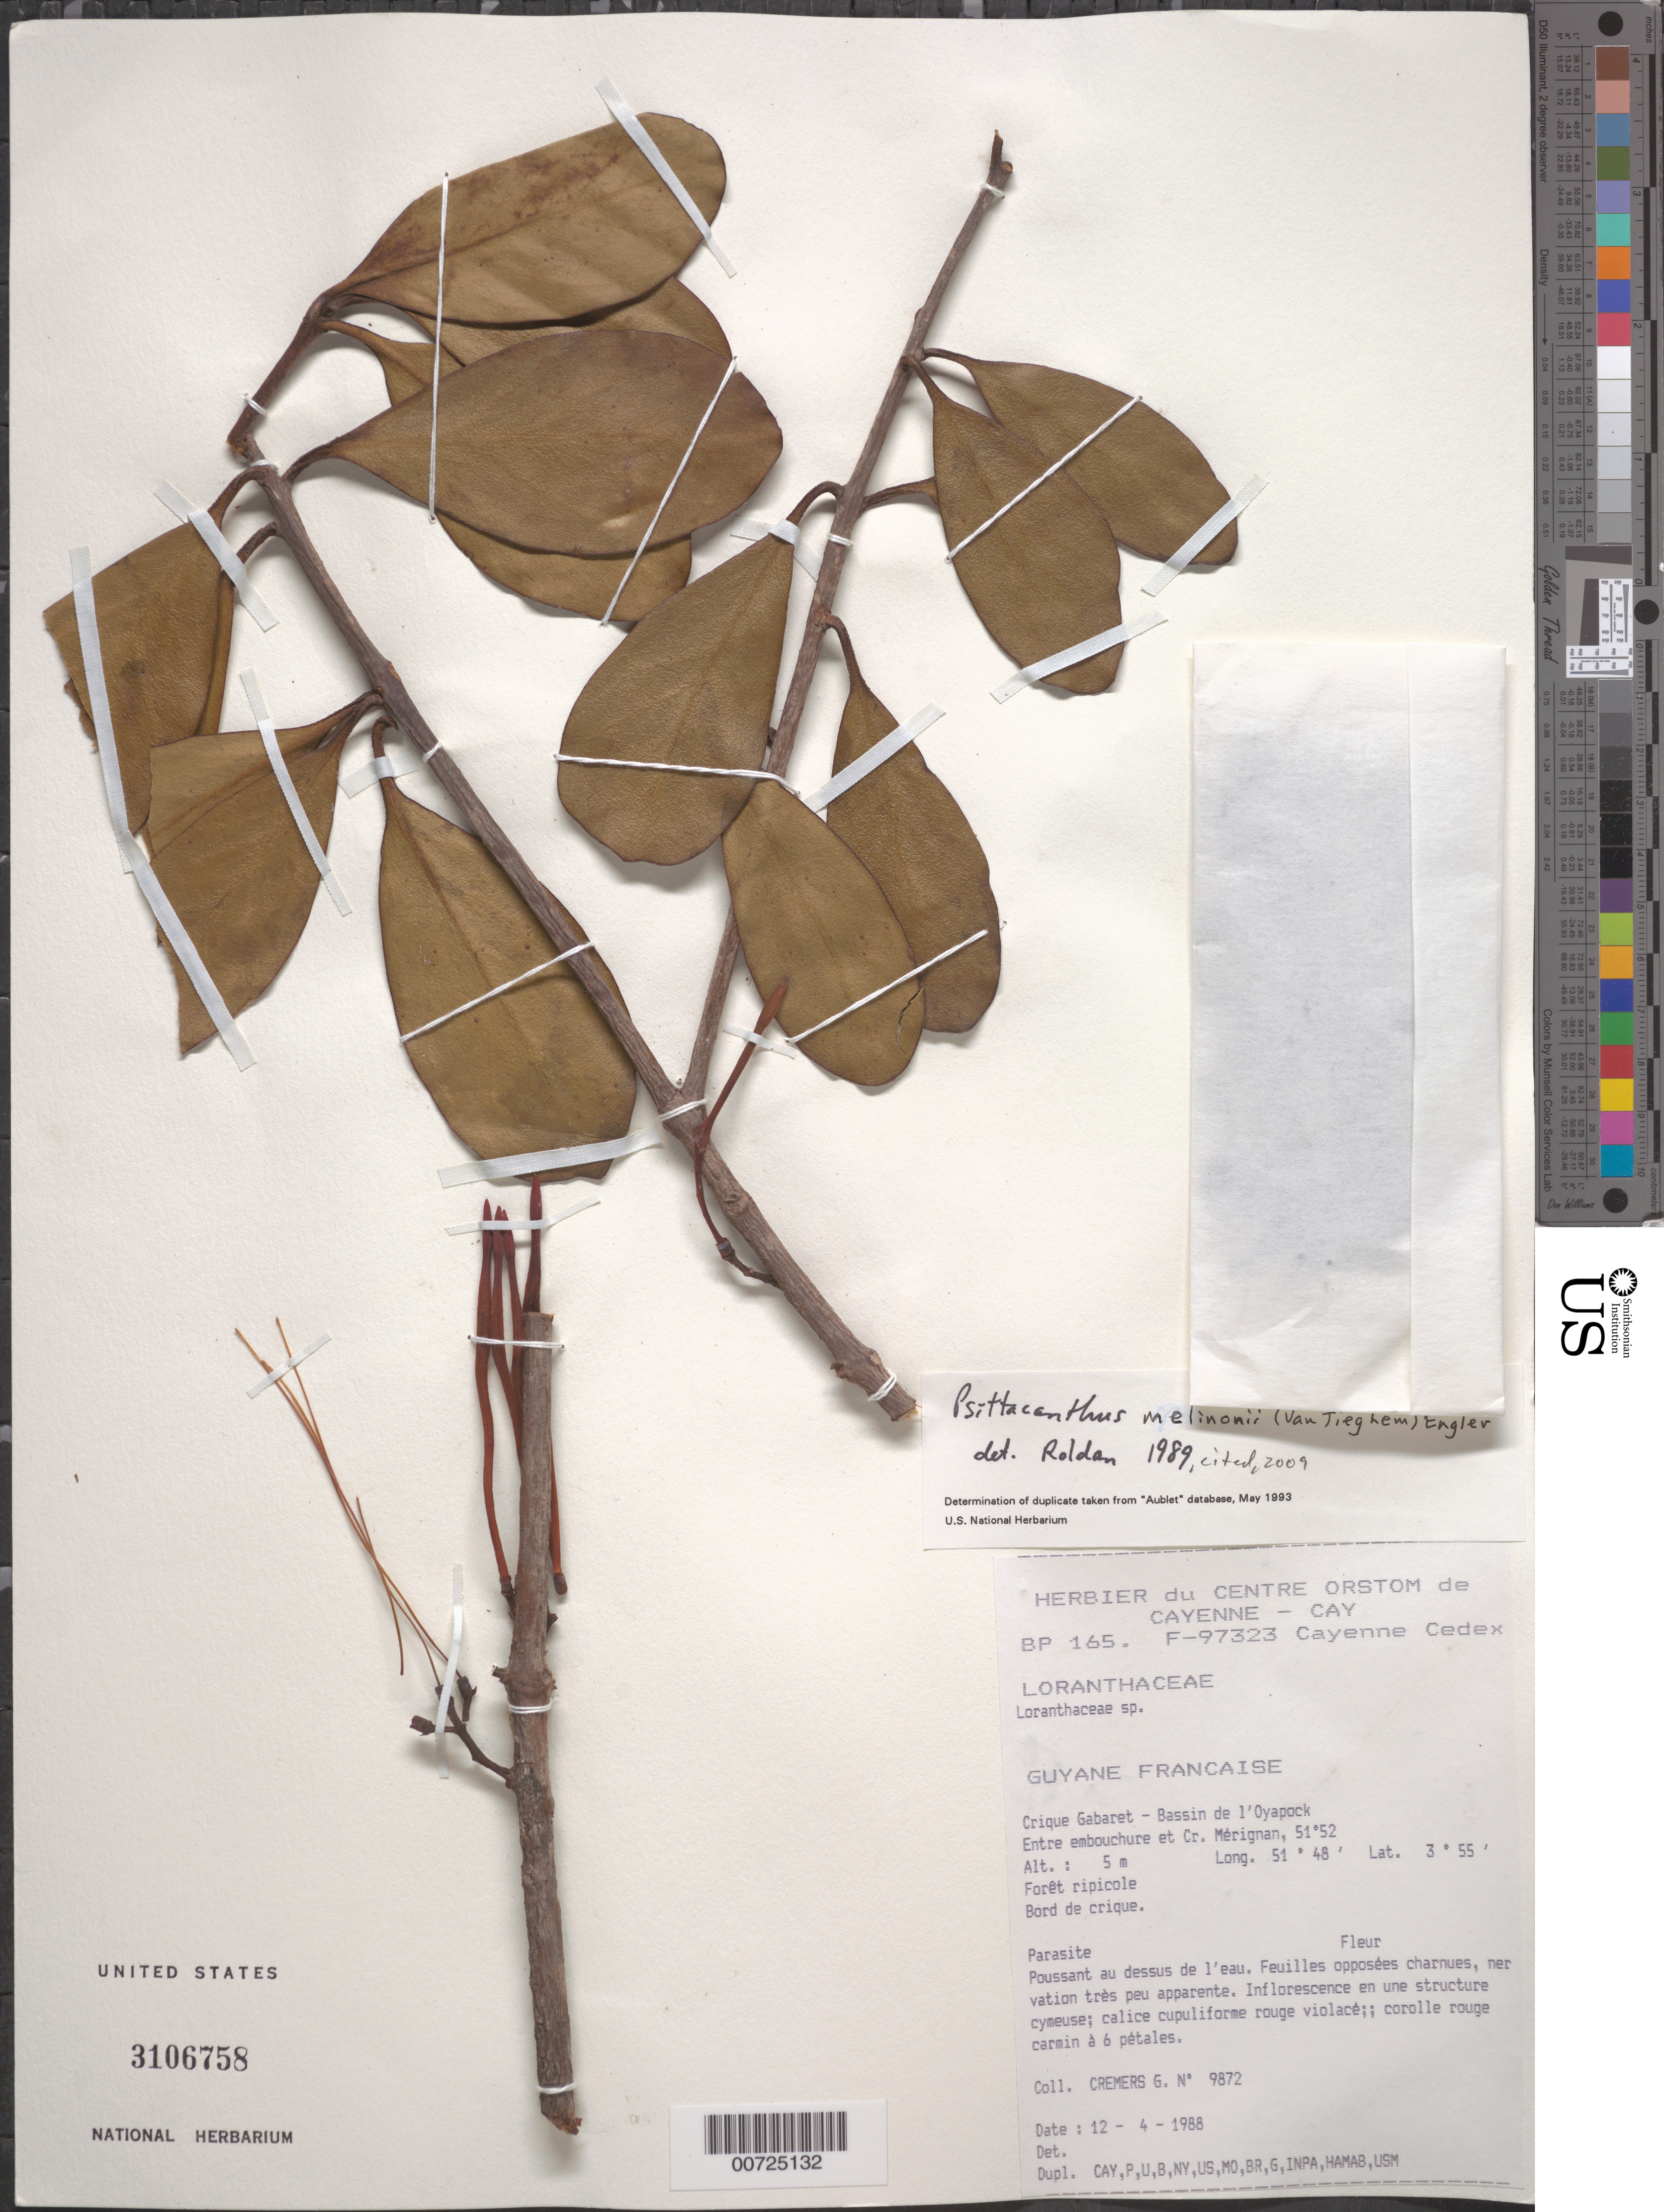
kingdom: Plantae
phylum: Tracheophyta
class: Magnoliopsida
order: Santalales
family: Loranthaceae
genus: Psittacanthus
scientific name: Psittacanthus melinonii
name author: (Tiegh.) Engl.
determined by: Roldán, F. J.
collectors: G. Cremers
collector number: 9872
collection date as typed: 12-Apr-88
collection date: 1988-04-12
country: French Guiana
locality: Crique Gabaret, Bassin de l'Oyapock, entre embouchure et Cr. Mérignan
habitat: Riparian forest, along creek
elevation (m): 5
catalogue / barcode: US 3106758